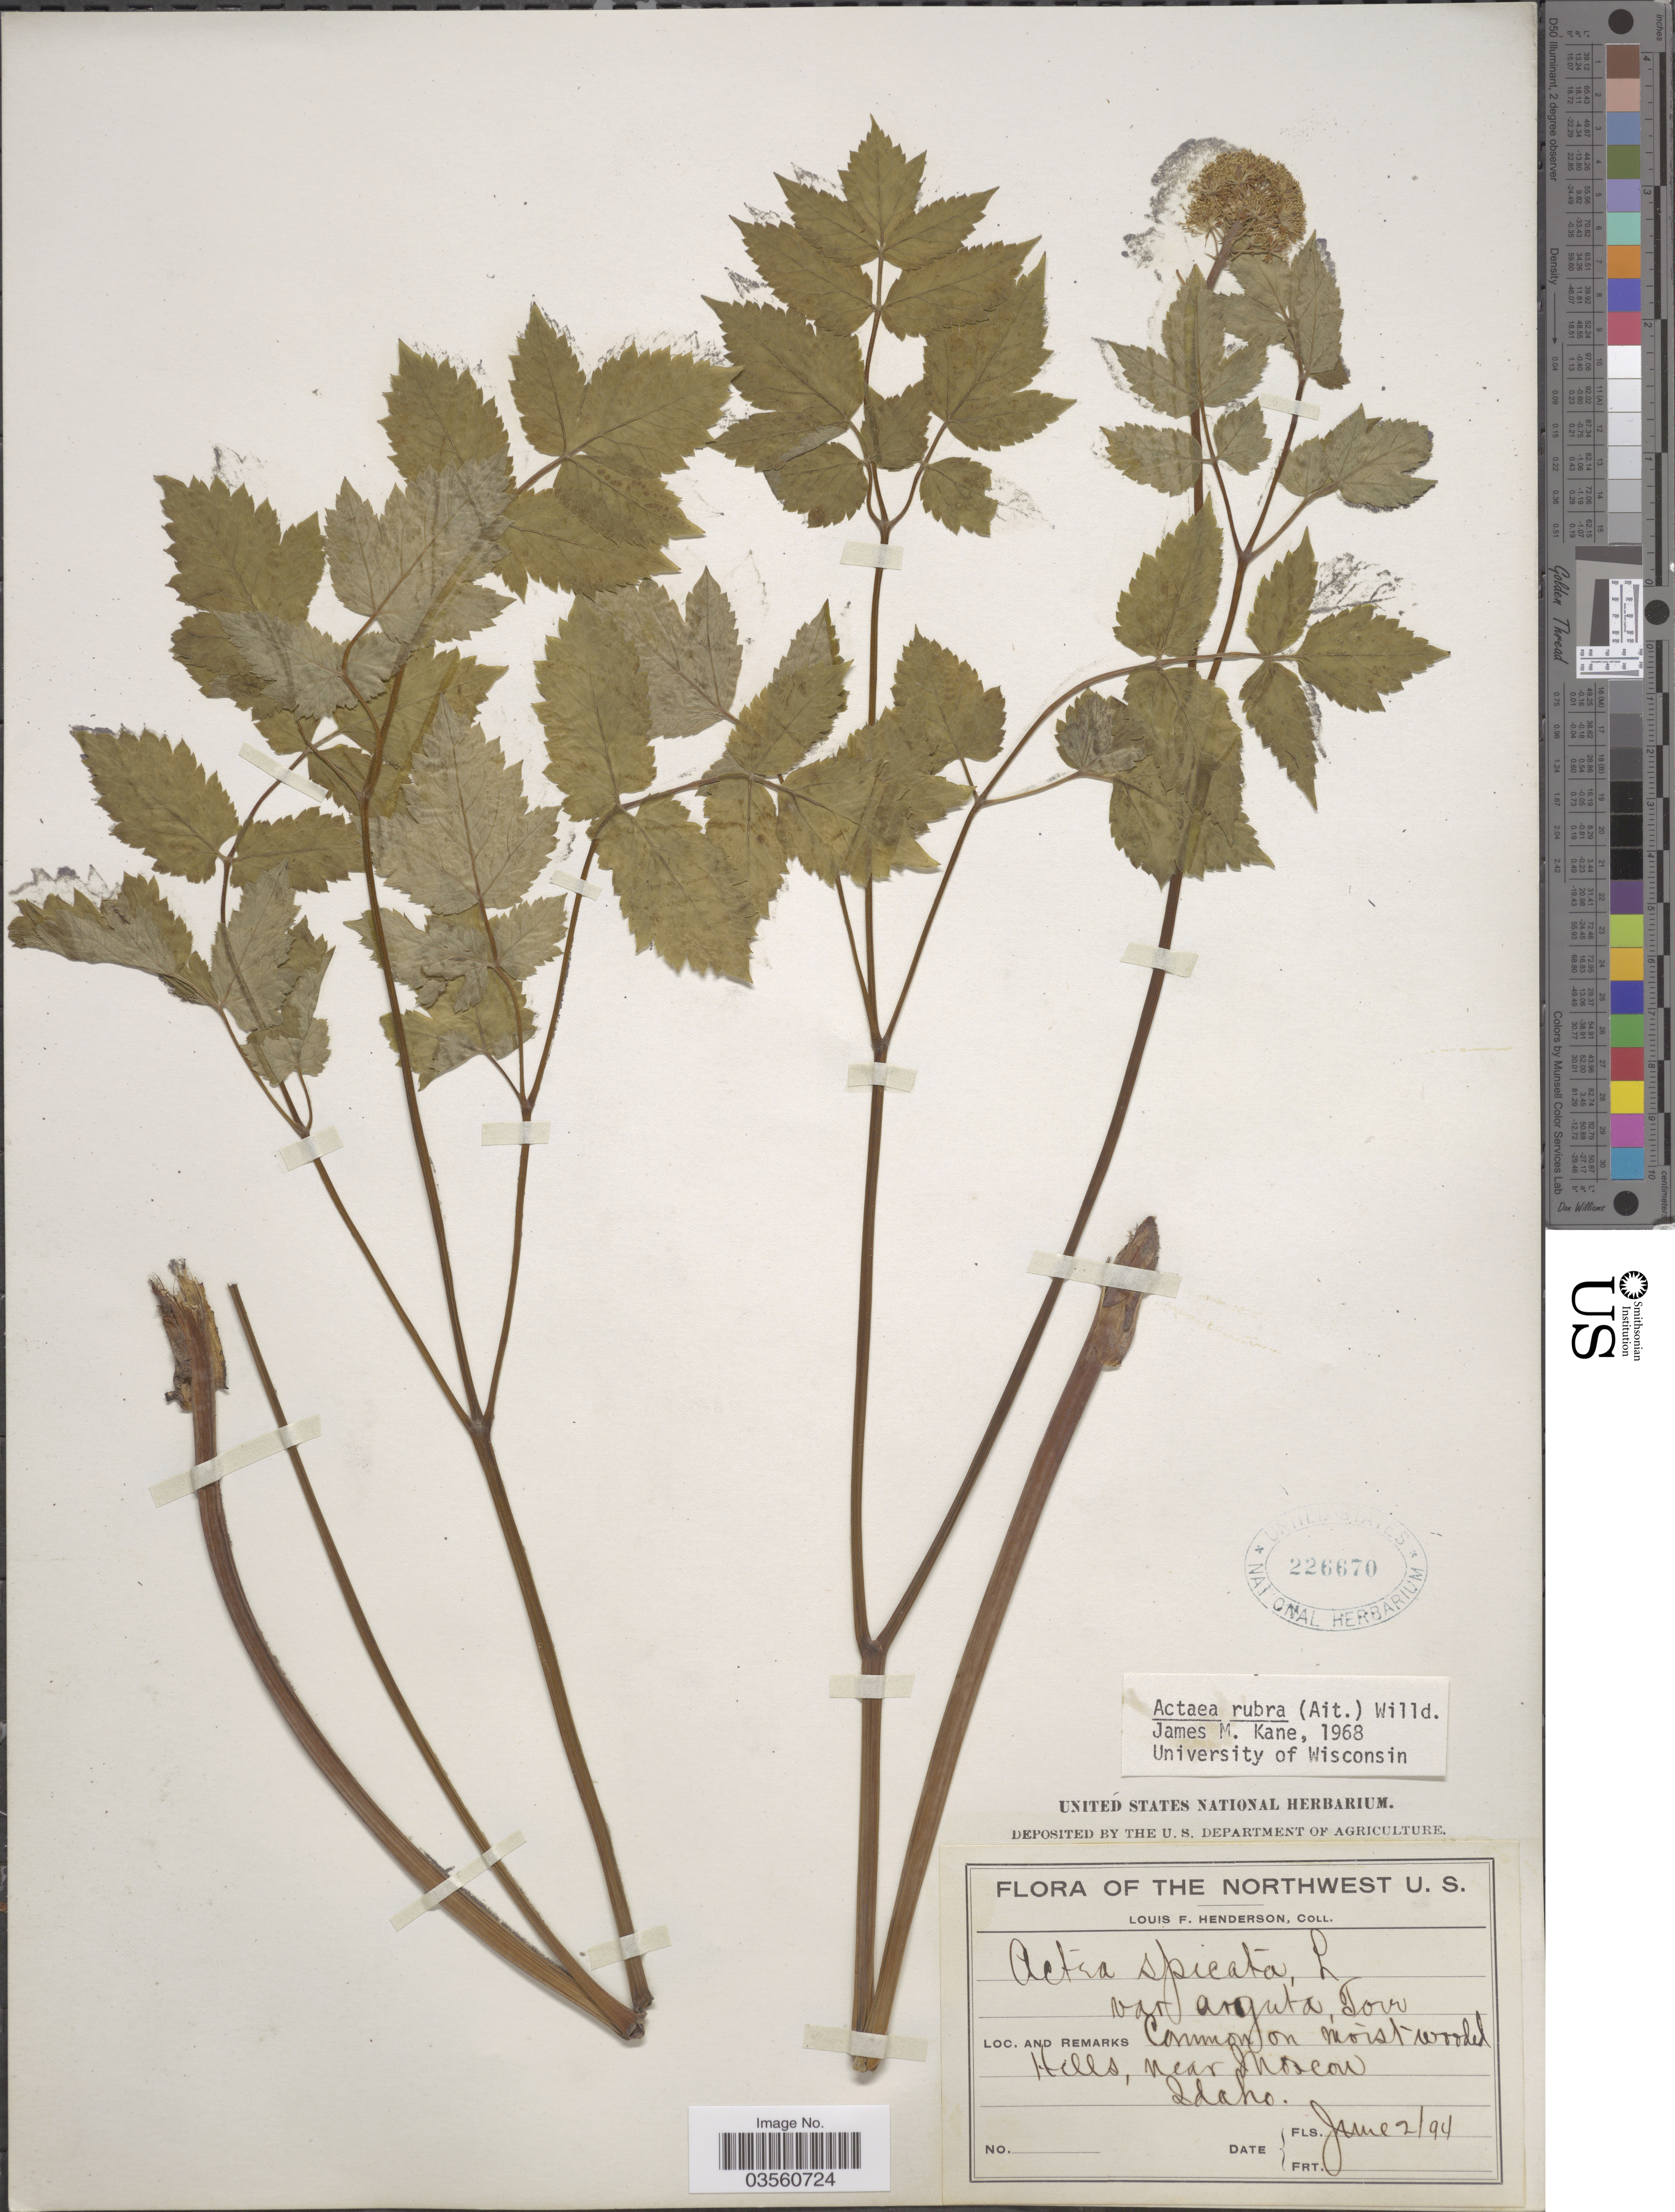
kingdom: Plantae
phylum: Tracheophyta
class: Magnoliopsida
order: Ranunculales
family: Ranunculaceae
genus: Actaea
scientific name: Actaea rubra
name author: (Aiton) Willd.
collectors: L. Henderson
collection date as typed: Transcribed d/m/y: 2/6/94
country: United States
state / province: Idaho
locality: Hills, near Moscow.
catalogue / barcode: US 226670